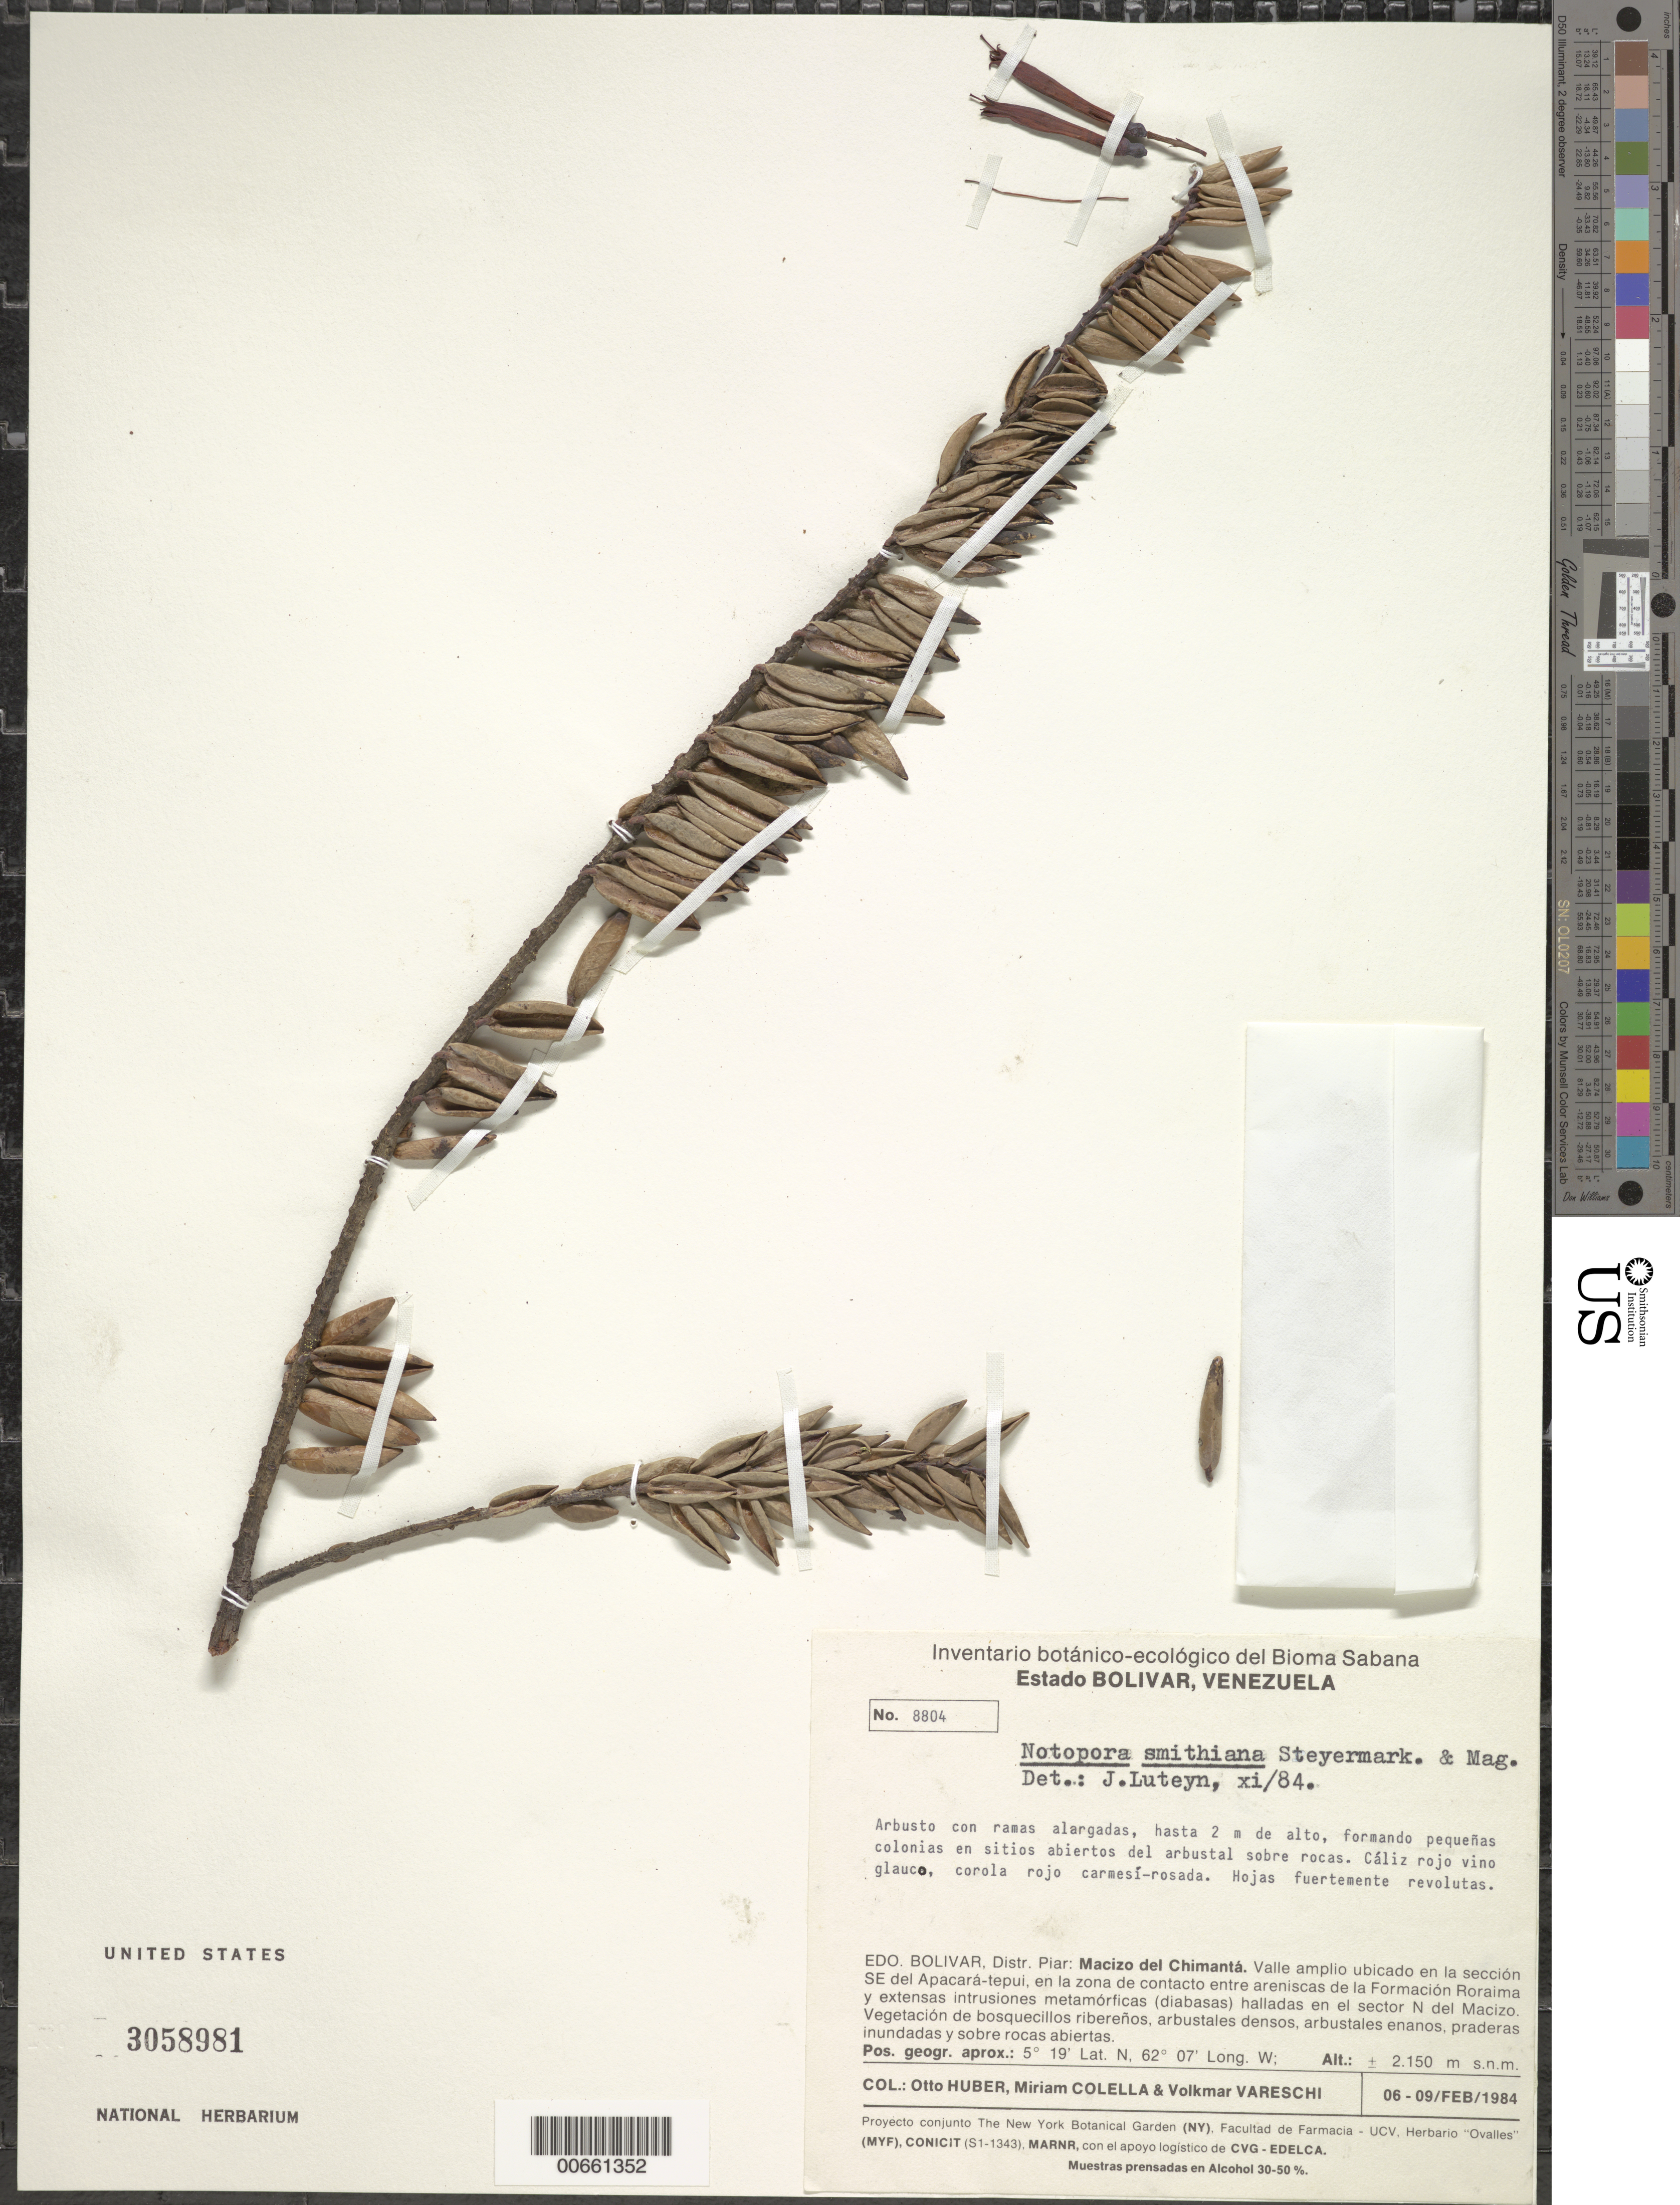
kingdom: Plantae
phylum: Tracheophyta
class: Magnoliopsida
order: Ericales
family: Ericaceae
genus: Notopora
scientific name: Notopora smithiana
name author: Steyerm. & Maguire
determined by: Luteyn, J. L.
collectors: O. Huber, M. Colella & V. Vareschi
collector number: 8804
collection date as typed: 6-Feb-85 to 8-Feb-85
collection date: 1985-02-06/1985-02-08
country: Venezuela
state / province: Bolívar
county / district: Piar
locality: Macizo del Chimantá, sector SE del Apacará-tepuí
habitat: Sitios abiertos del arbustal sobre rocas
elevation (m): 2150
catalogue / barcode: US 3058981